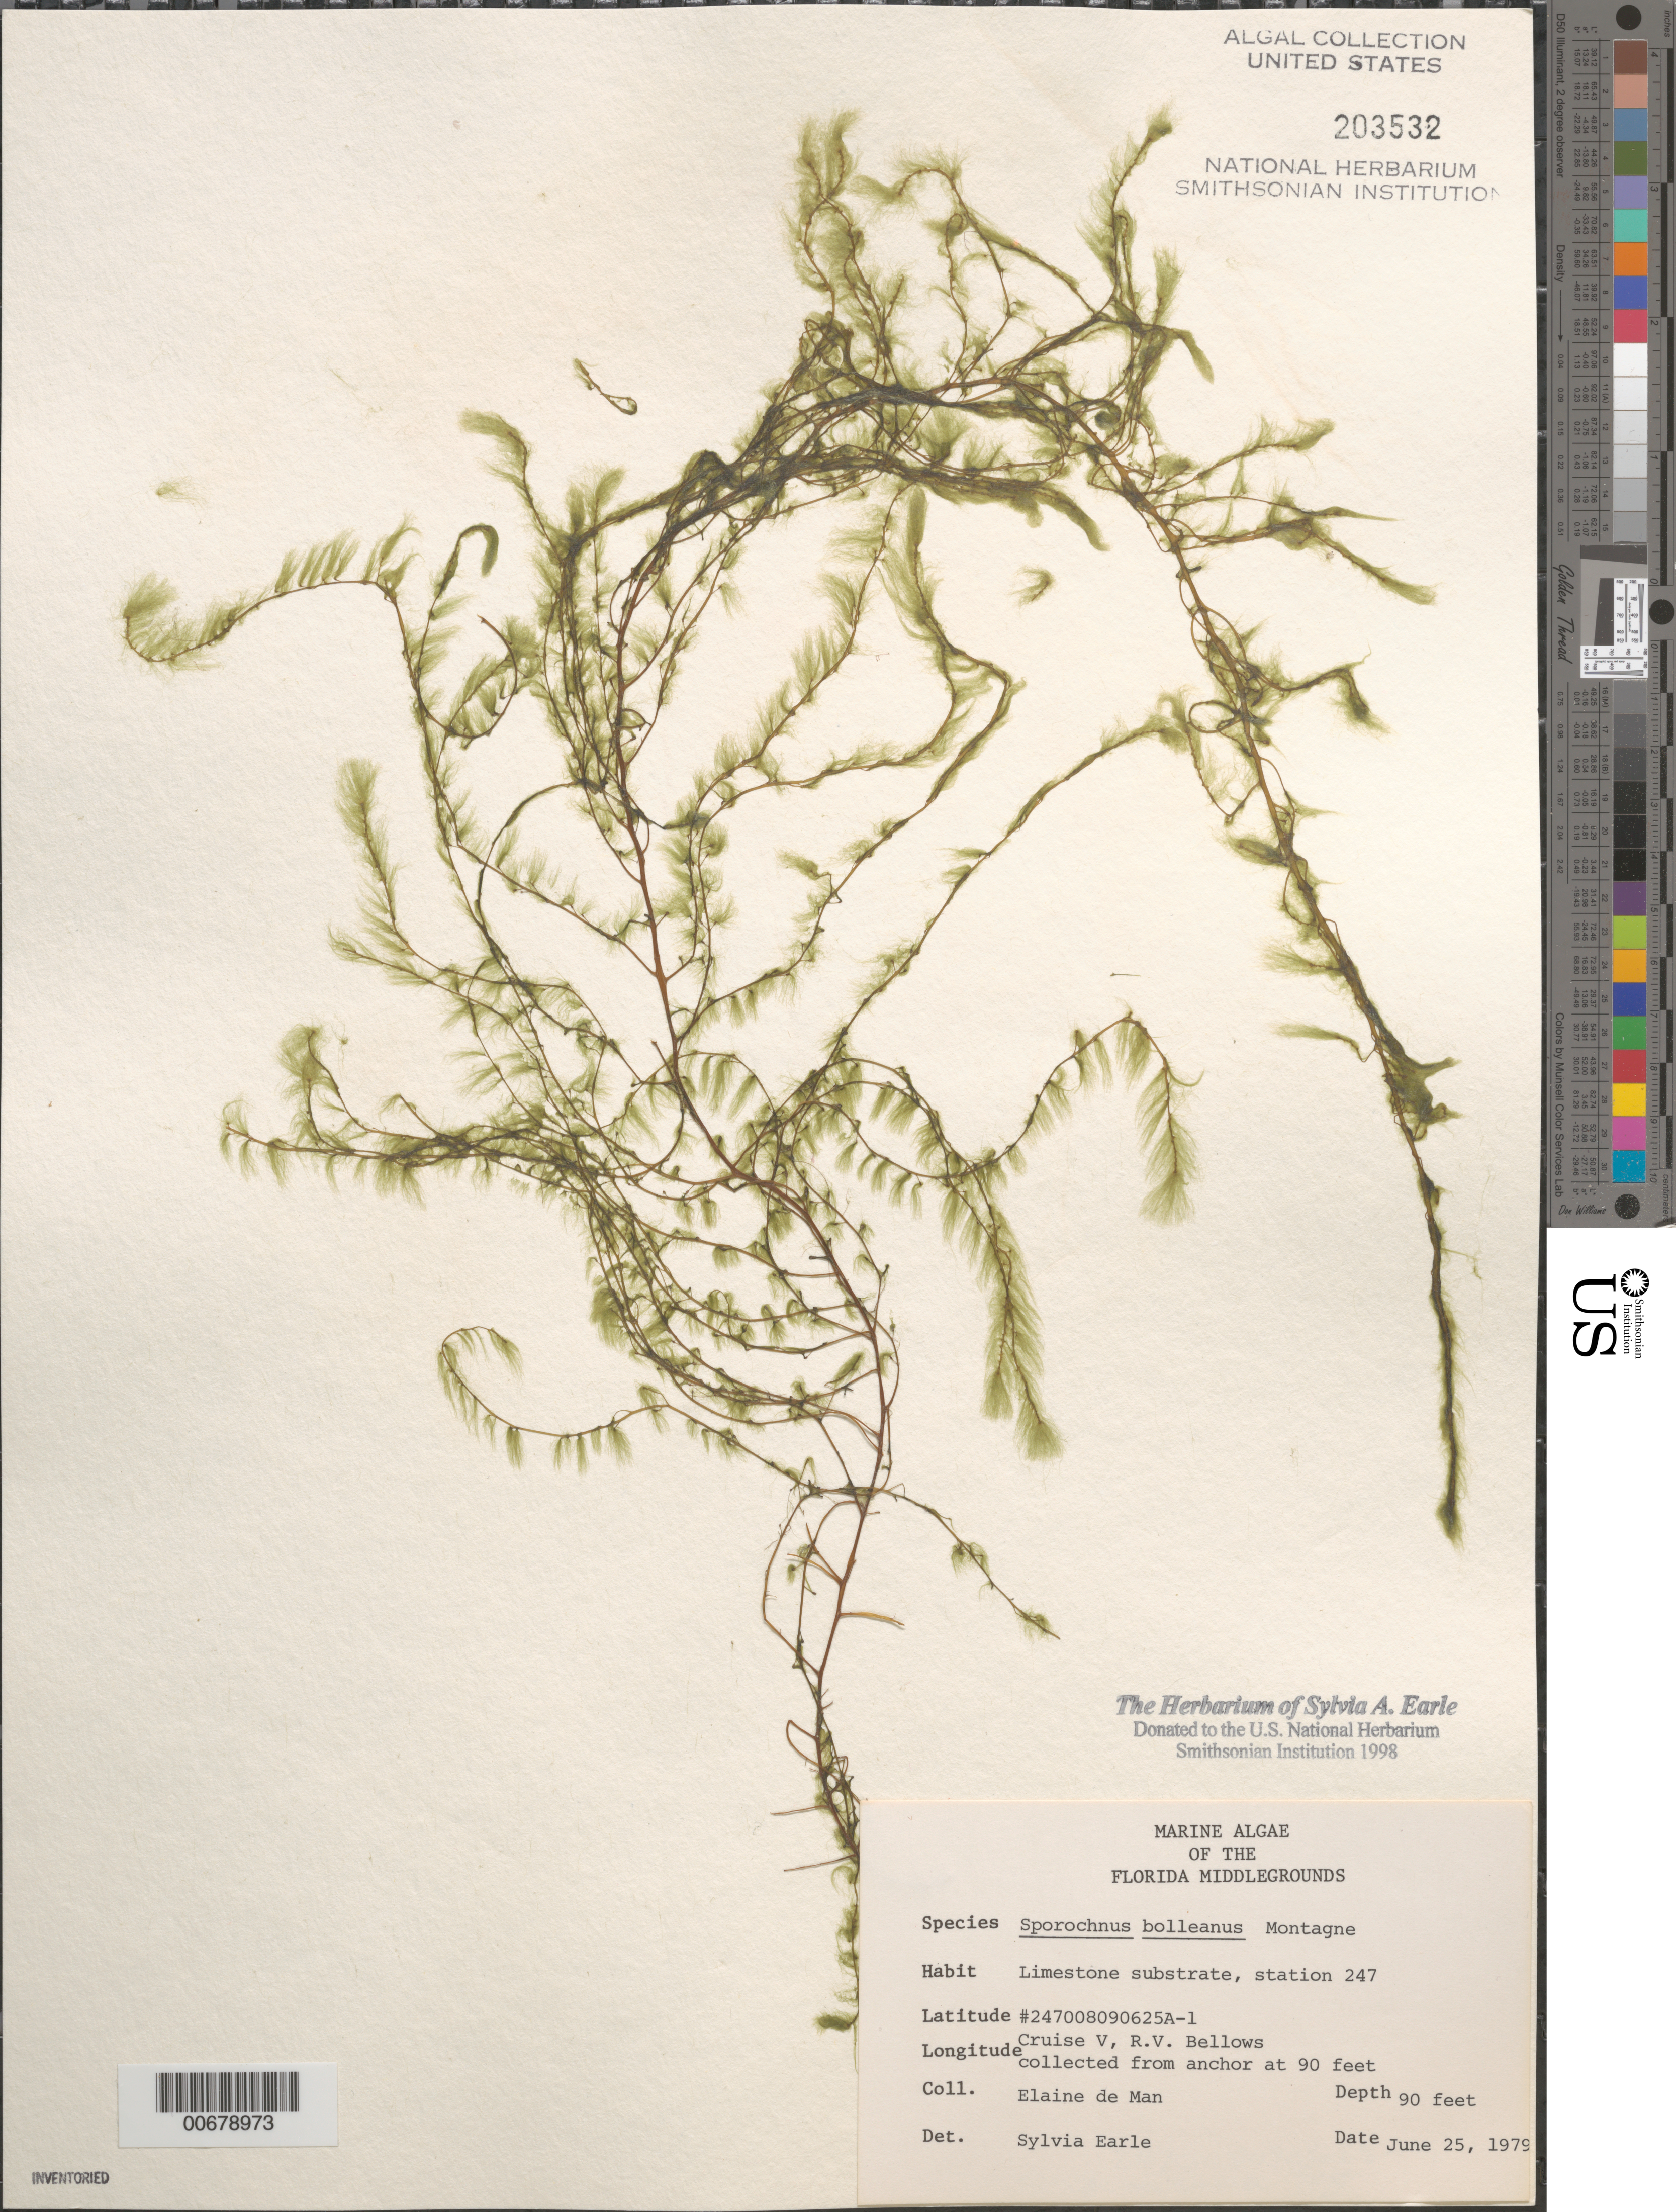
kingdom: Chromista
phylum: Ochrophyta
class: Phaeophyceae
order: Sporochnales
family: Sporochnaceae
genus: Sporochnus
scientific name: Sporochnus bolleanus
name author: Mont.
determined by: Earle, S. A.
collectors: E. de Man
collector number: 247008090625A-1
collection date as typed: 25 Jun 1979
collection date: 1979-06-25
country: United States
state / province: Florida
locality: Florida Middle Grounds, Gulf of Mexico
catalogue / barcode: US 203532